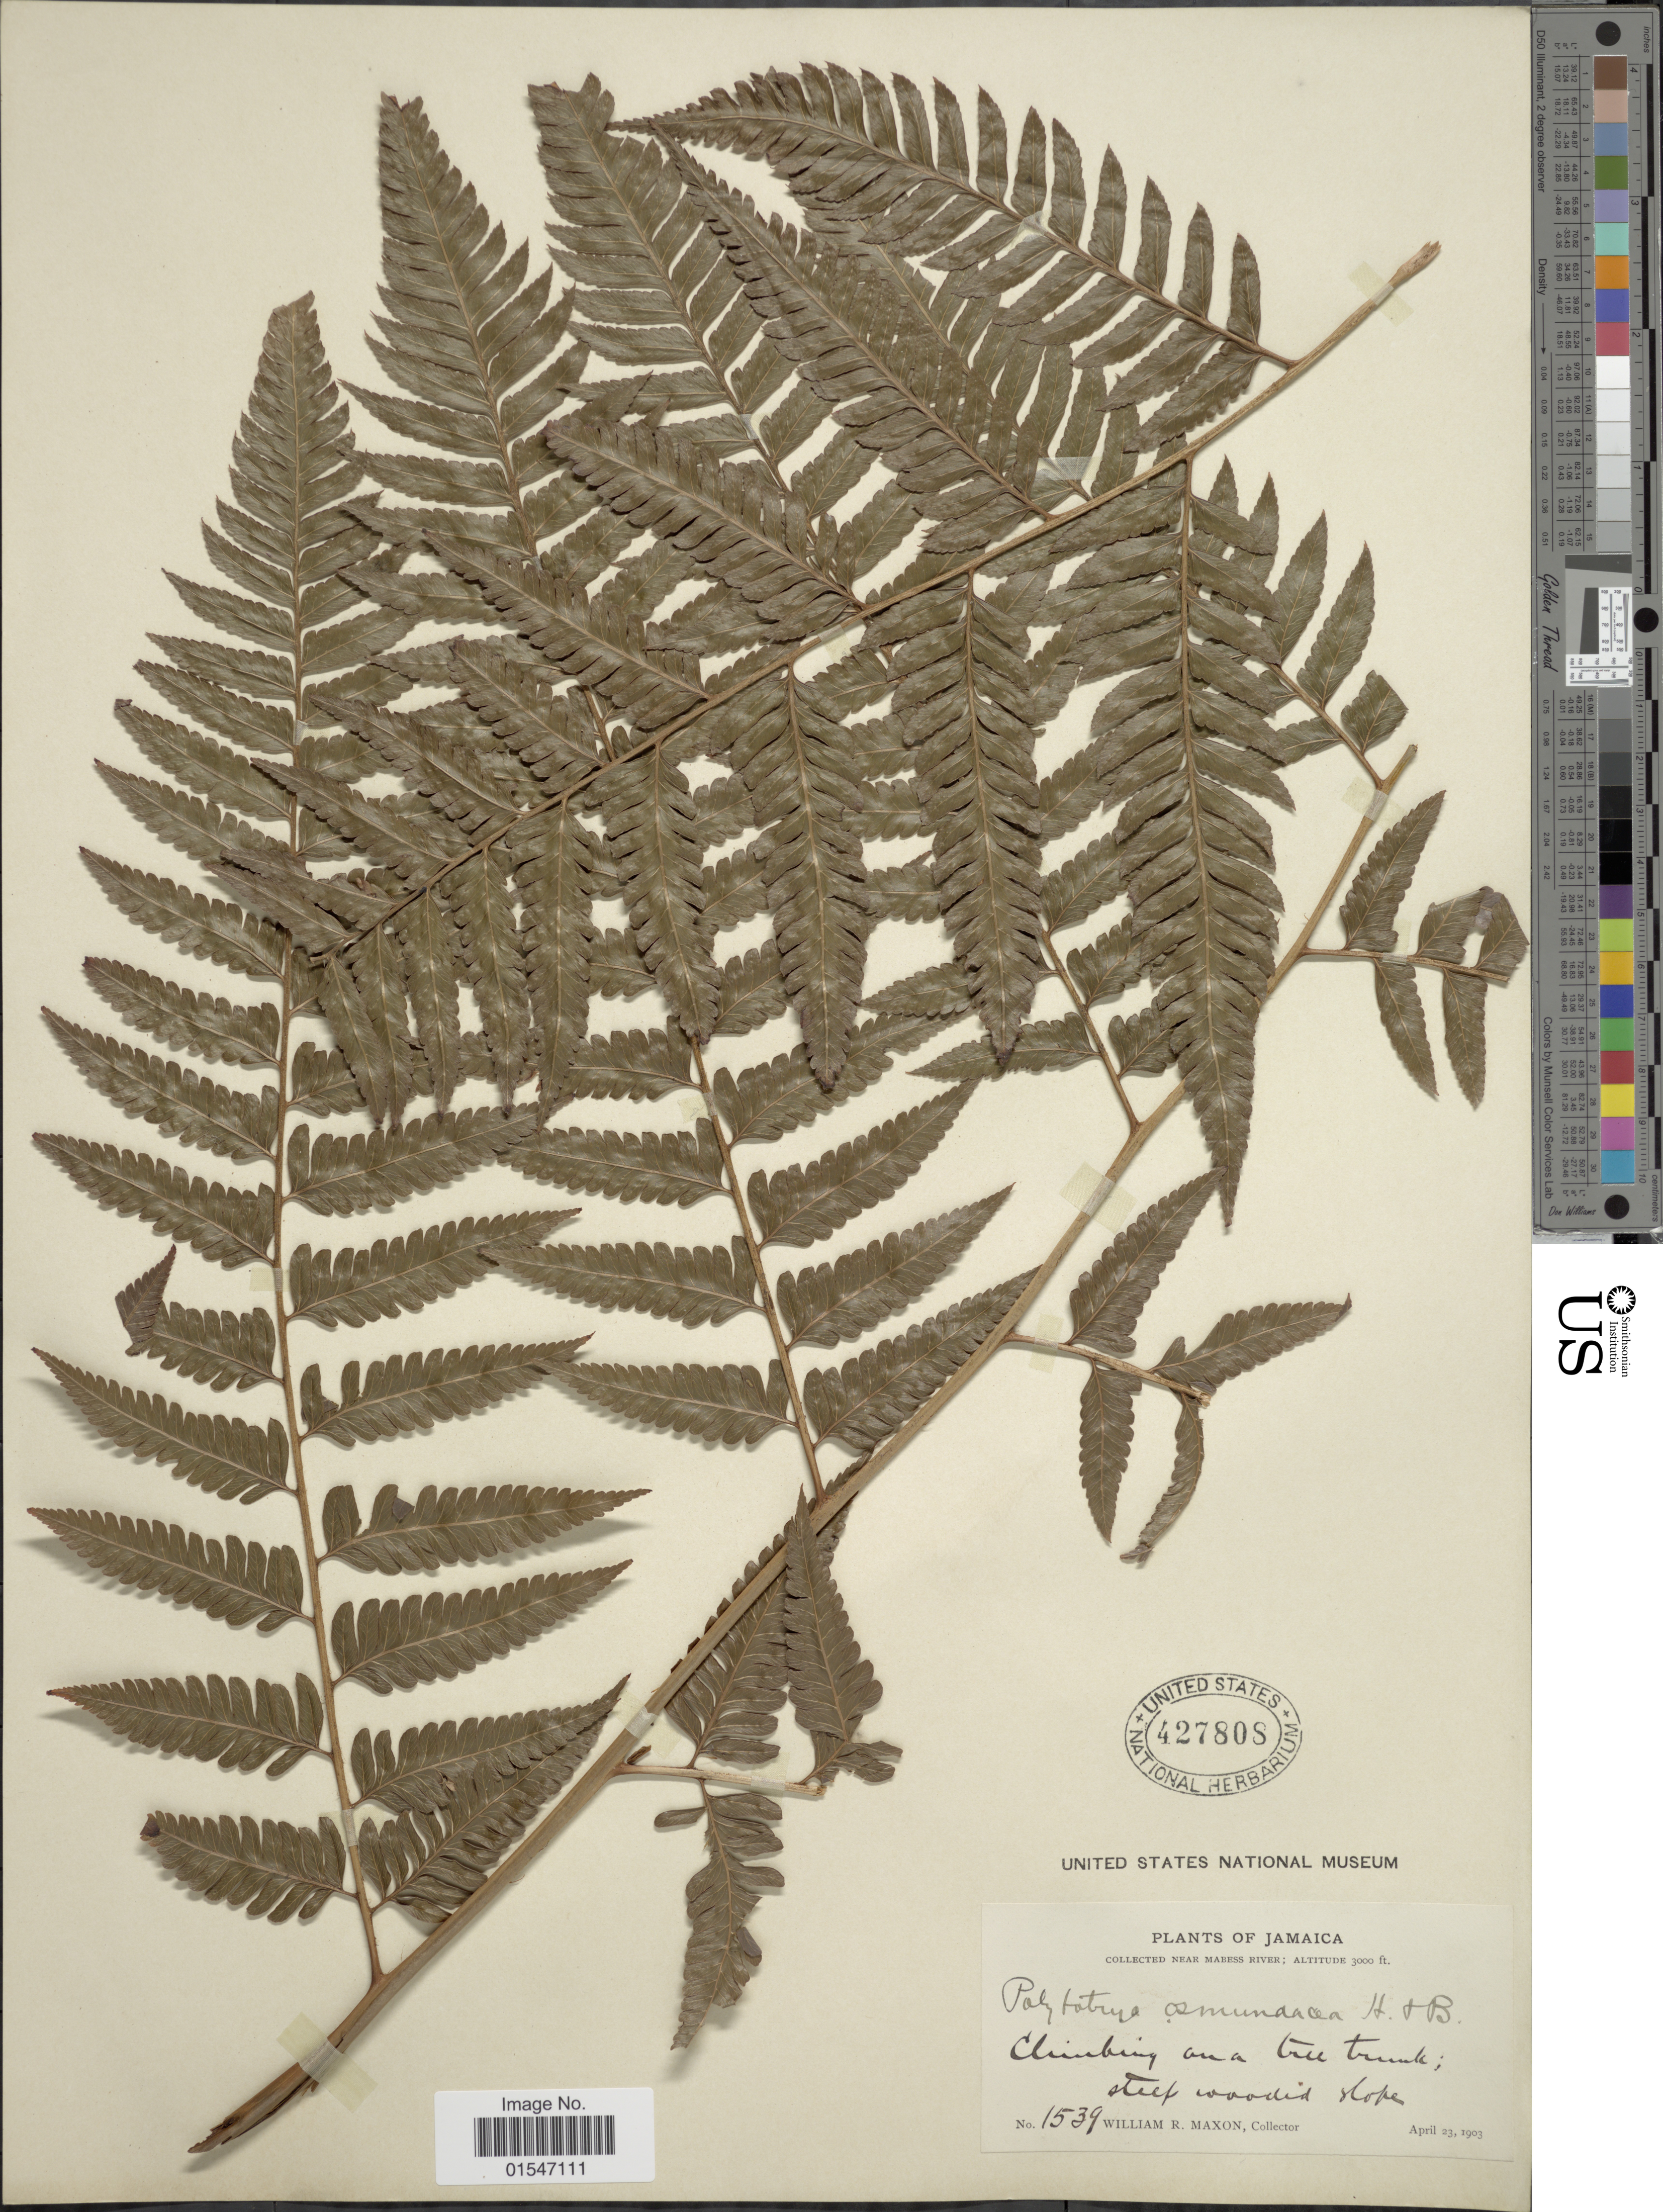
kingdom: Plantae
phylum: Tracheophyta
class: Polypodiopsida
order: Polypodiales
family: Dryopteridaceae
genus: Polybotrya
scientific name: Polybotrya osmundacea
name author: Humb. & Bonpl. ex Willd.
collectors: W. R. Maxon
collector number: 1539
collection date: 1903-04-23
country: Jamaica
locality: Jamaica, Near Mabess River.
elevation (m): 914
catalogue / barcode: US 427808